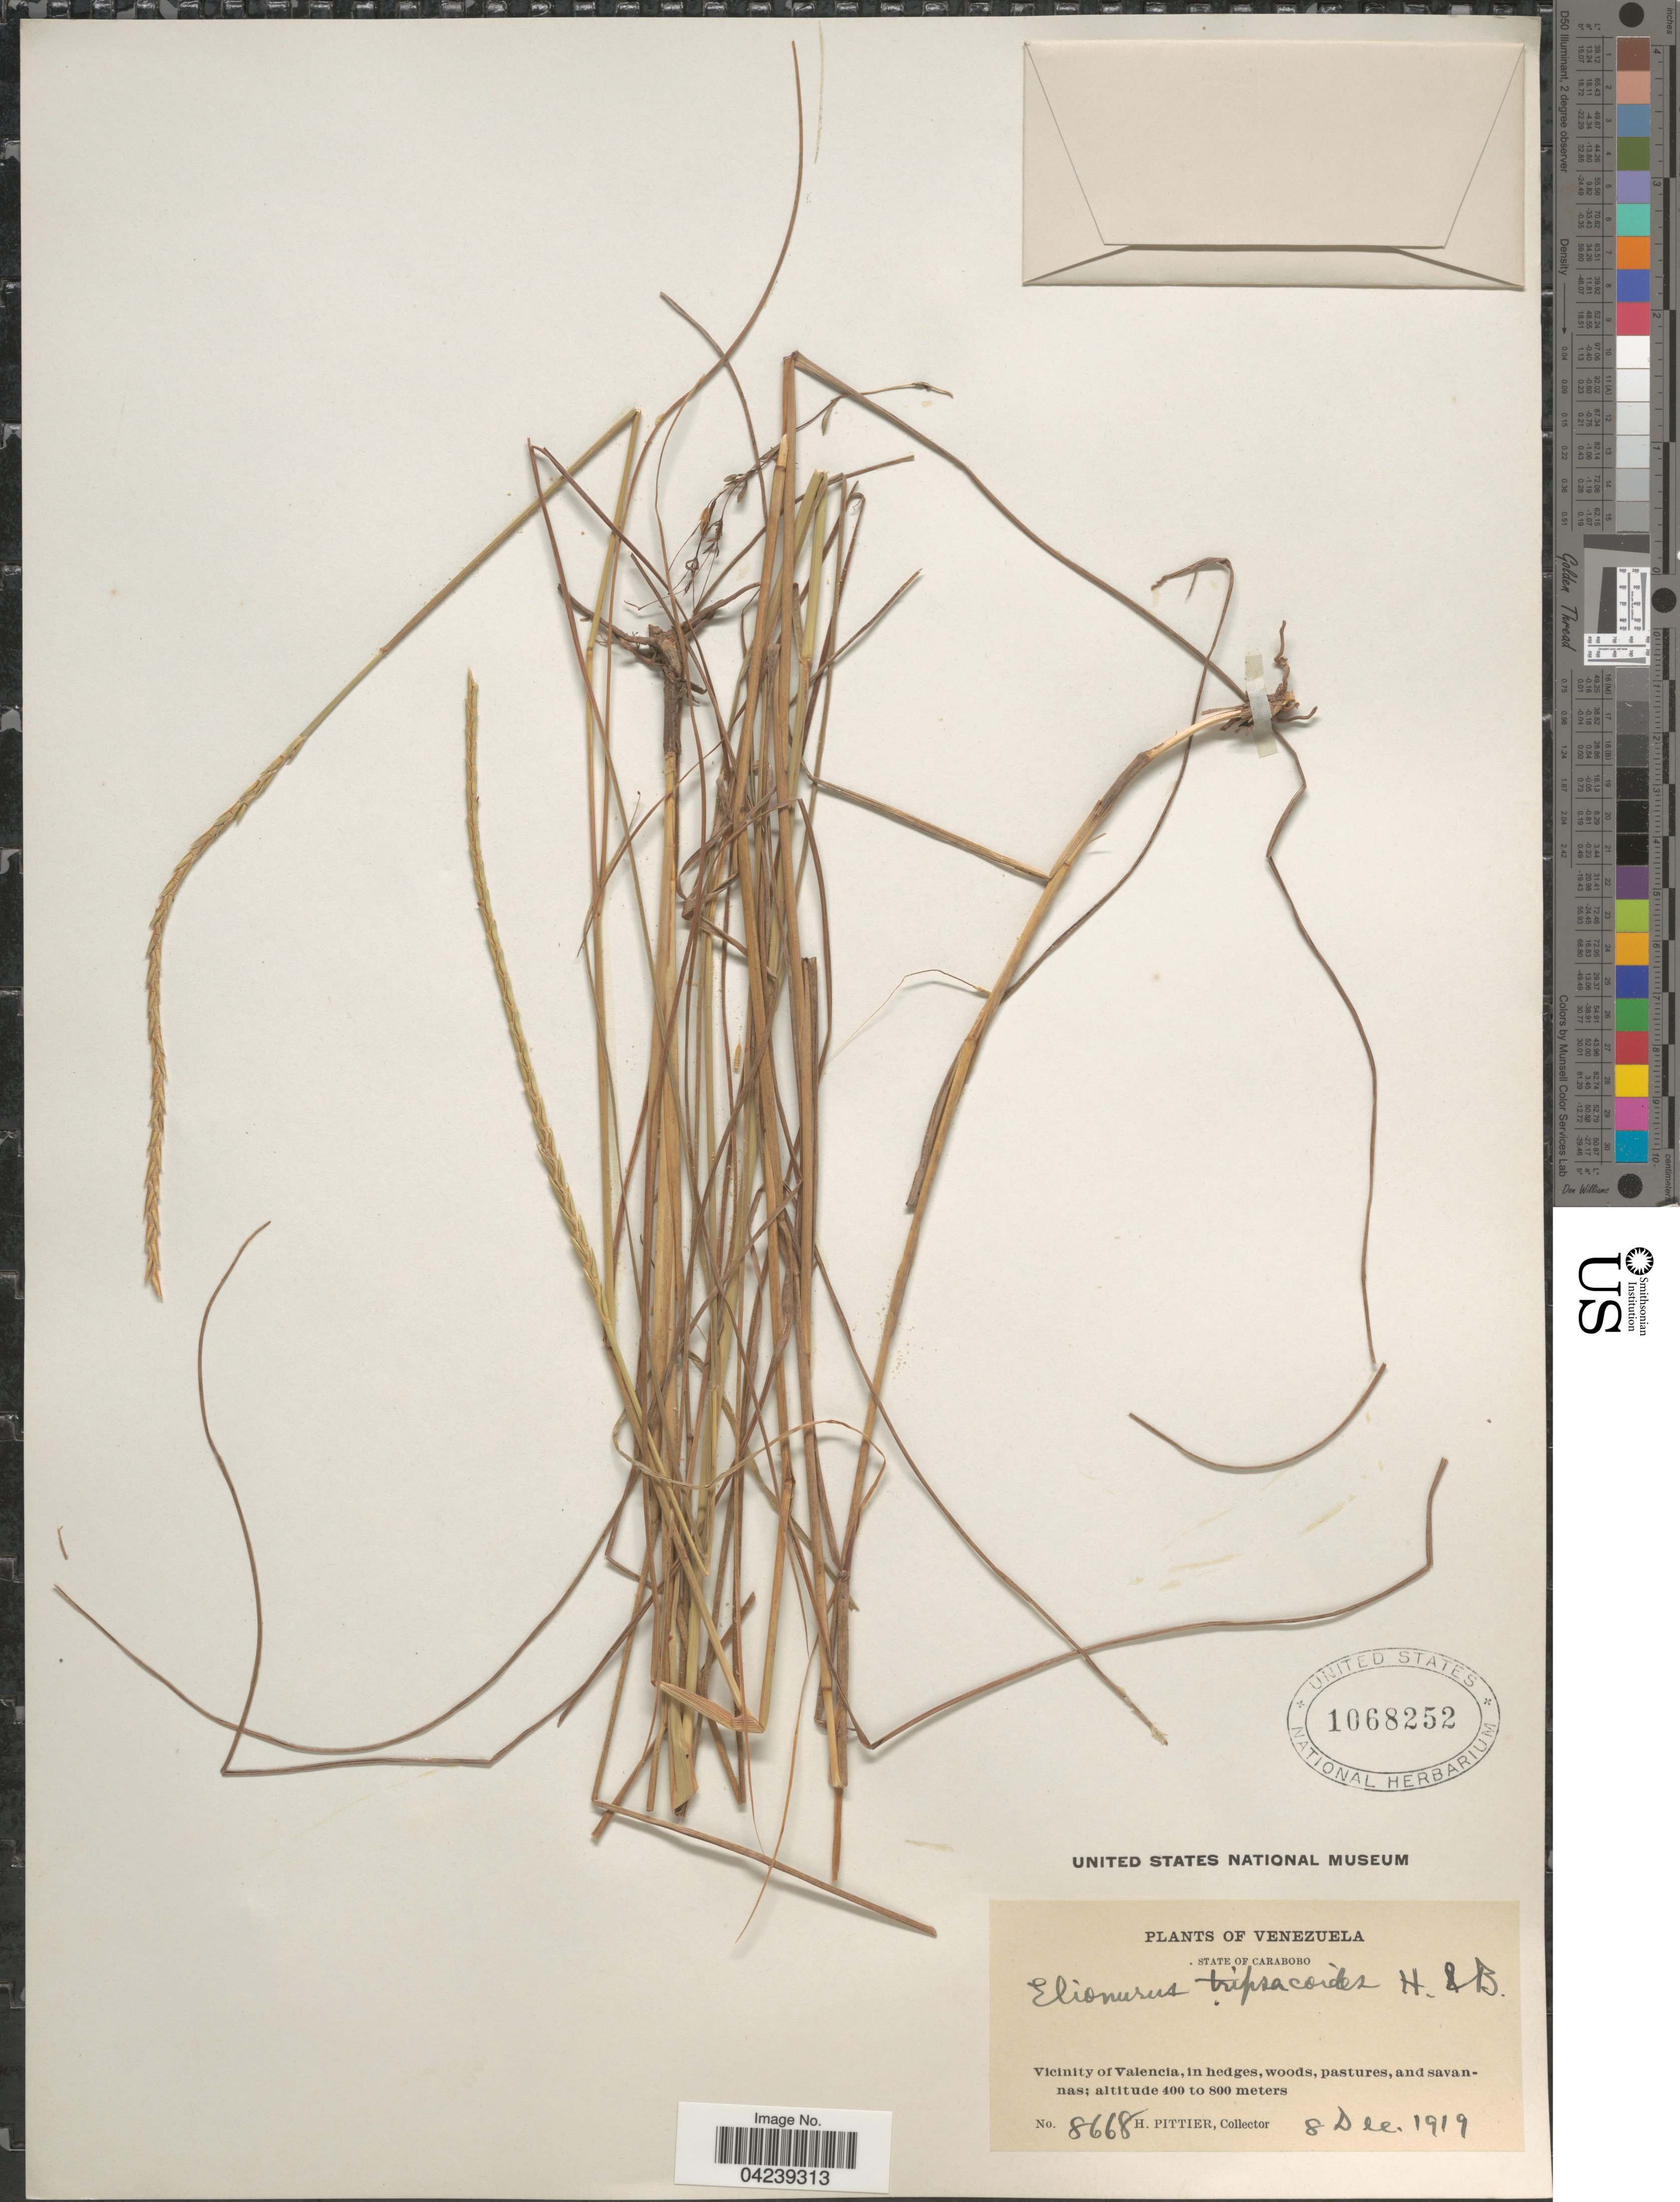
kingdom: Plantae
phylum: Tracheophyta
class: Liliopsida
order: Poales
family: Poaceae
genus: Elionurus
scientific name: Elionurus tripsacoides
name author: Humb. & Bonpl. ex Willd.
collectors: H. F. Pittier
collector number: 8668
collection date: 1919-12-08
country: Venezuela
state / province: Carabobo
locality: Vicinity of Valencia, in hedges, woods, pastures, and savannas.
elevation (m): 400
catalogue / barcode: US 1068252